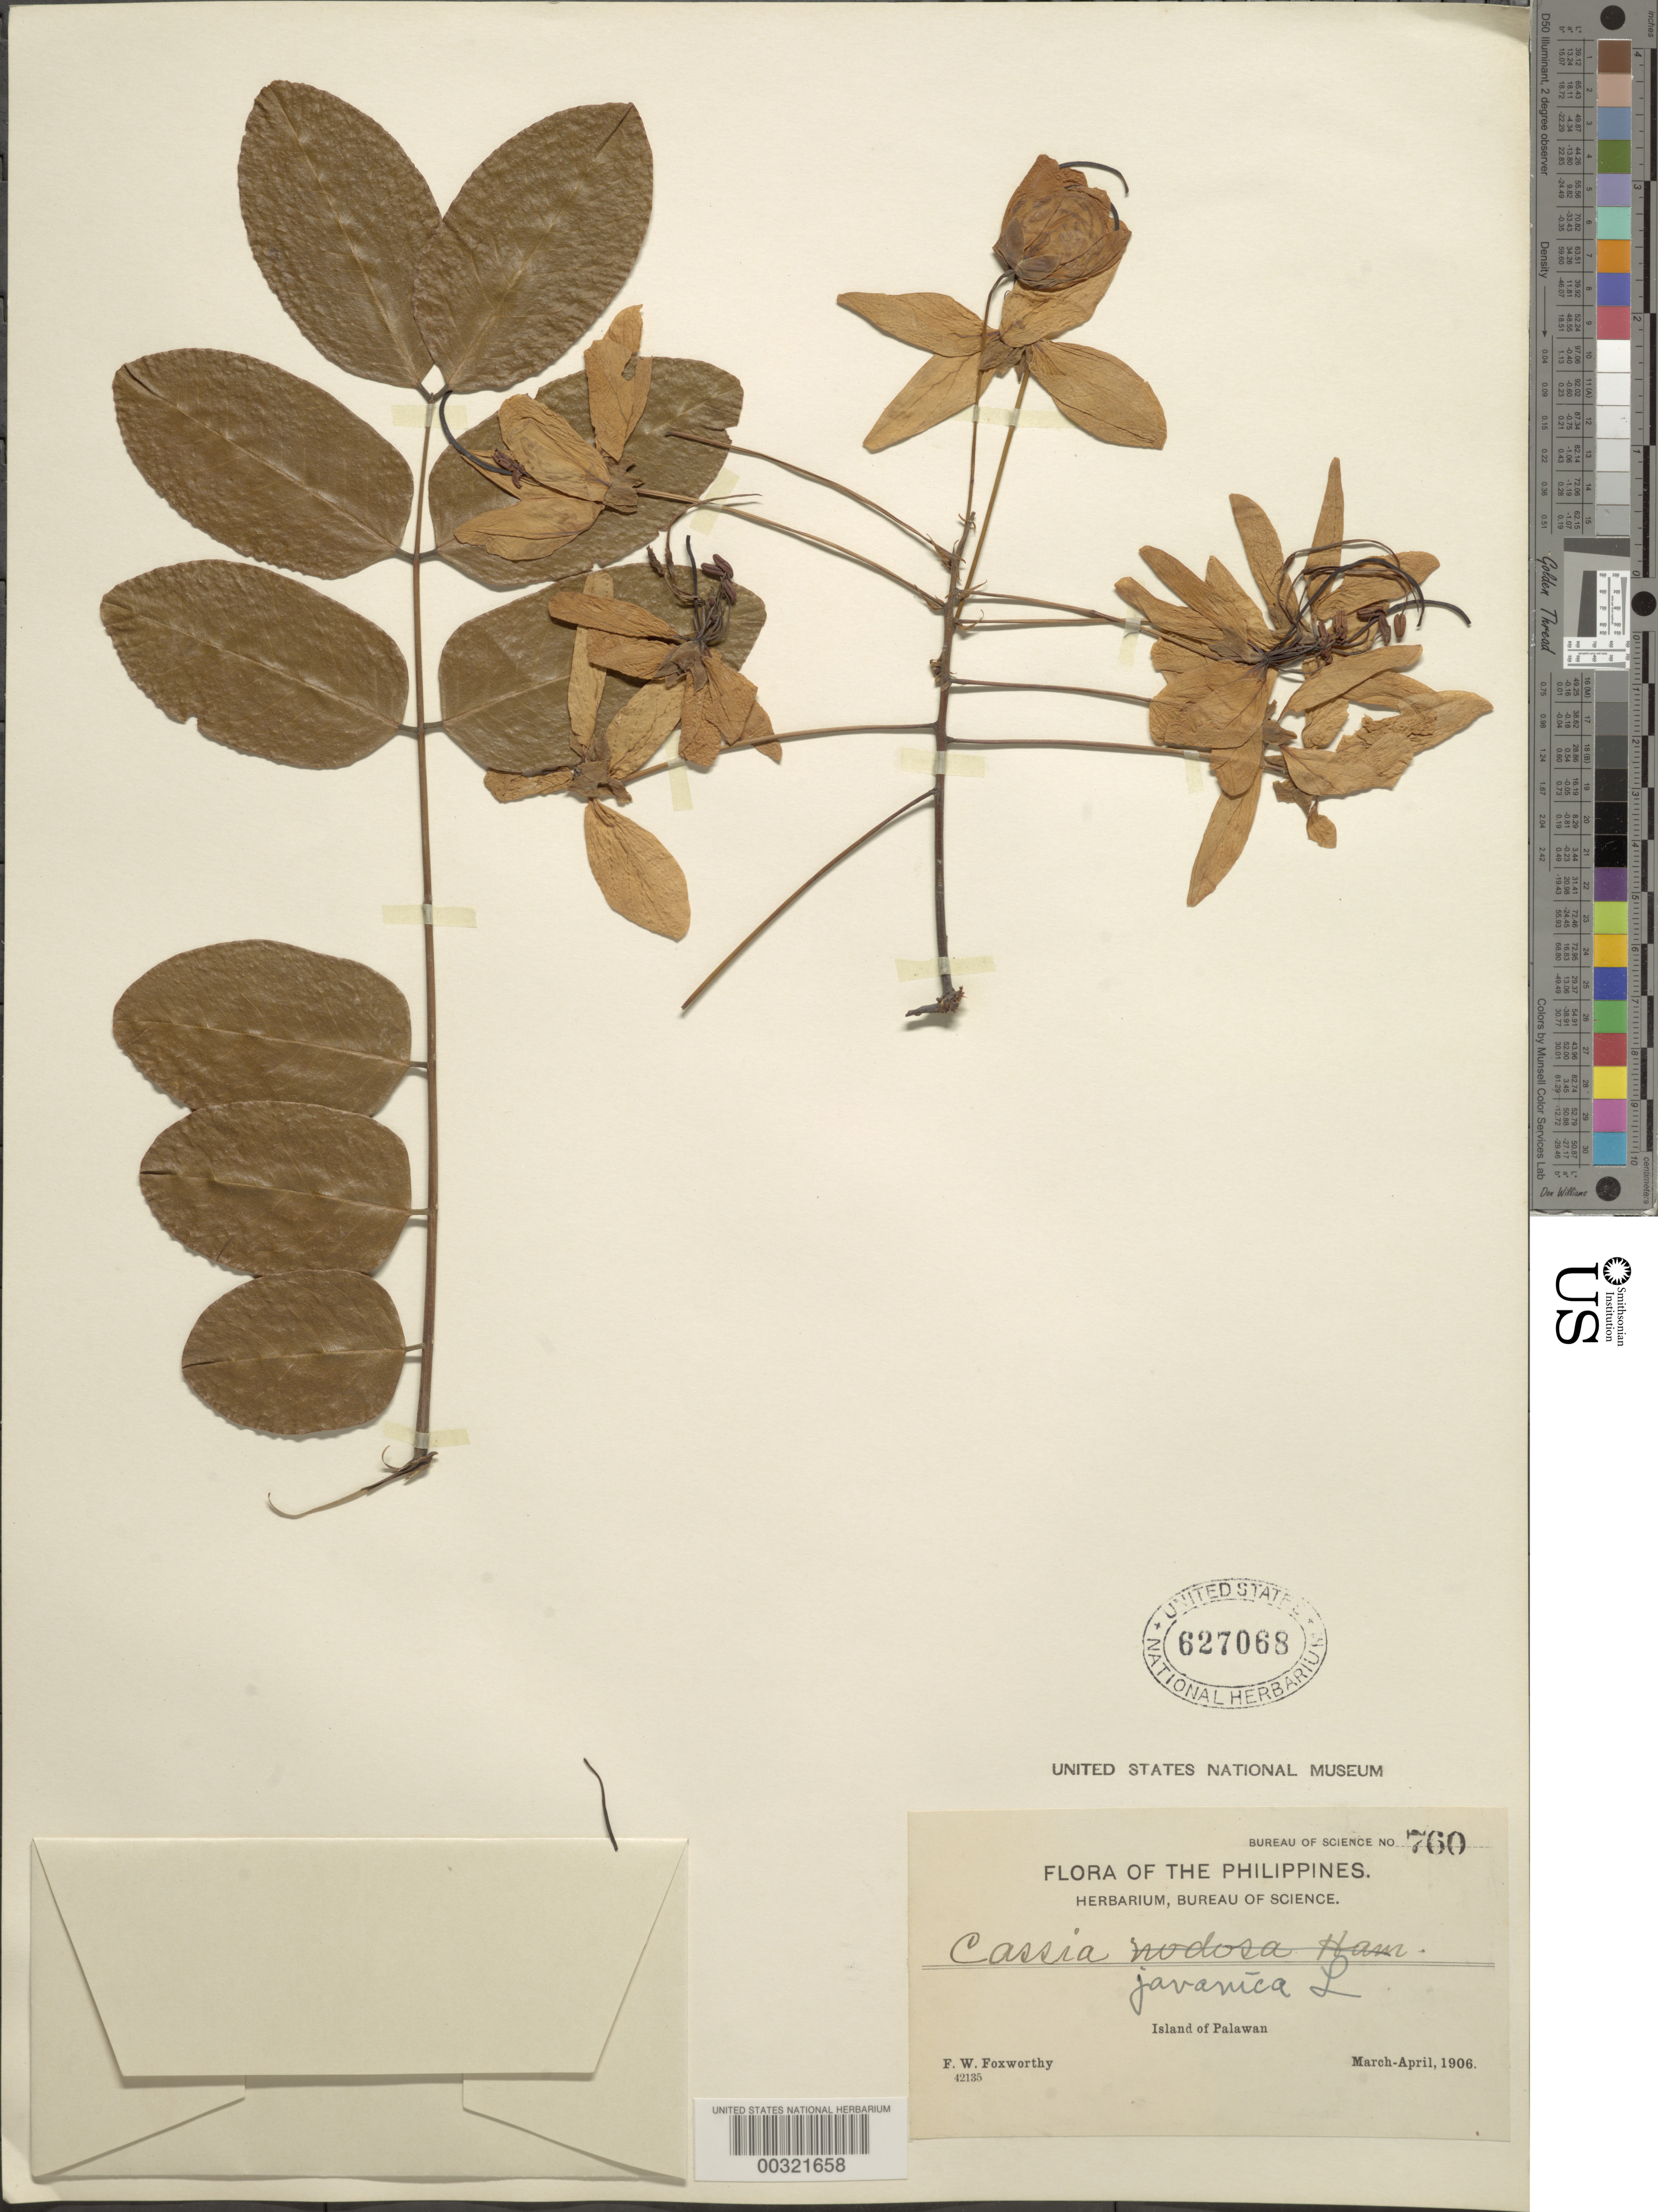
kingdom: Plantae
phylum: Tracheophyta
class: Magnoliopsida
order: Fabales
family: Fabaceae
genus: Cassia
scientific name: Cassia javanica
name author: L.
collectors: F. W. Foxworthy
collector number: Bureau Of Science No. 760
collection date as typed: Mar 1906 to -- Apr 1906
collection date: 1906-03/1906-04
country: Philippines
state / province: Mimaropa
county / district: Palawan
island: Palawan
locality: Palawan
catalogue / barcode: US 627068